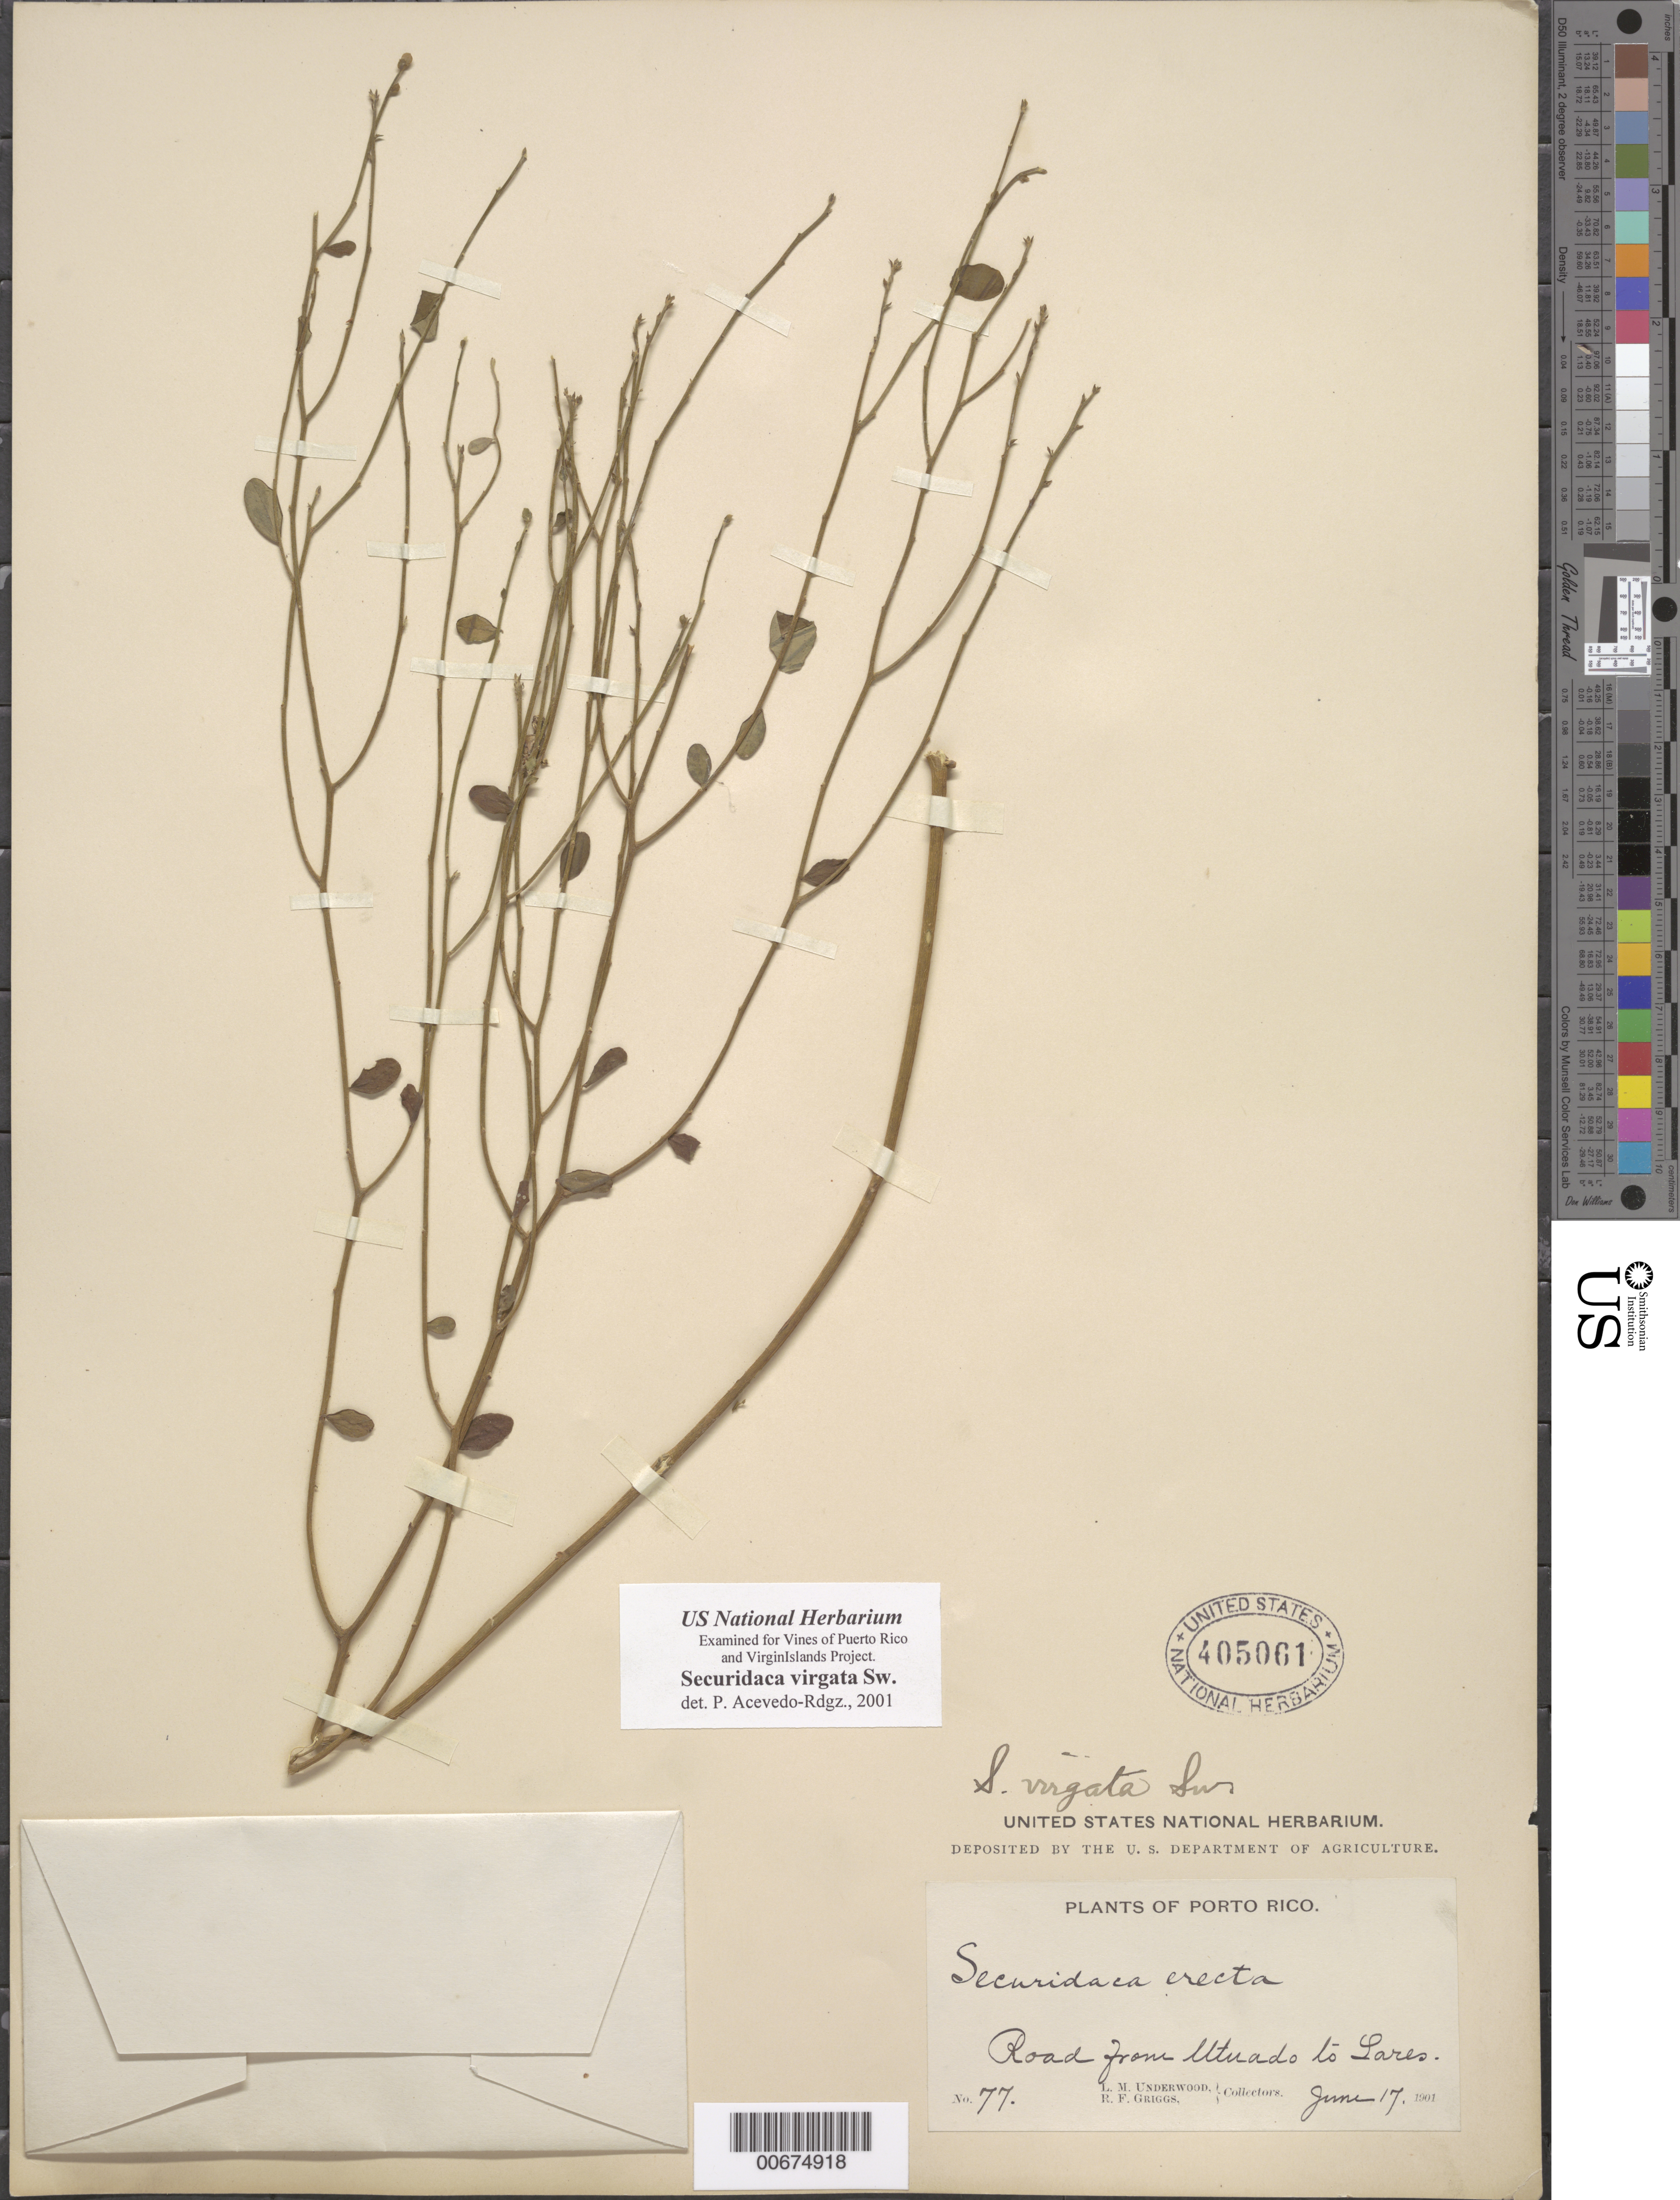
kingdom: Plantae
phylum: Tracheophyta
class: Magnoliopsida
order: Fabales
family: Polygalaceae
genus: Securidaca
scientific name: Securidaca virgata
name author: Sw.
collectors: L. M. Underwood & R. F. Griggs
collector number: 77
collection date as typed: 17 Jun 1901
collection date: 1901-06-17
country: Puerto Rico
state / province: Utuado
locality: road from Utuado to Lares.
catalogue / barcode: US 405061